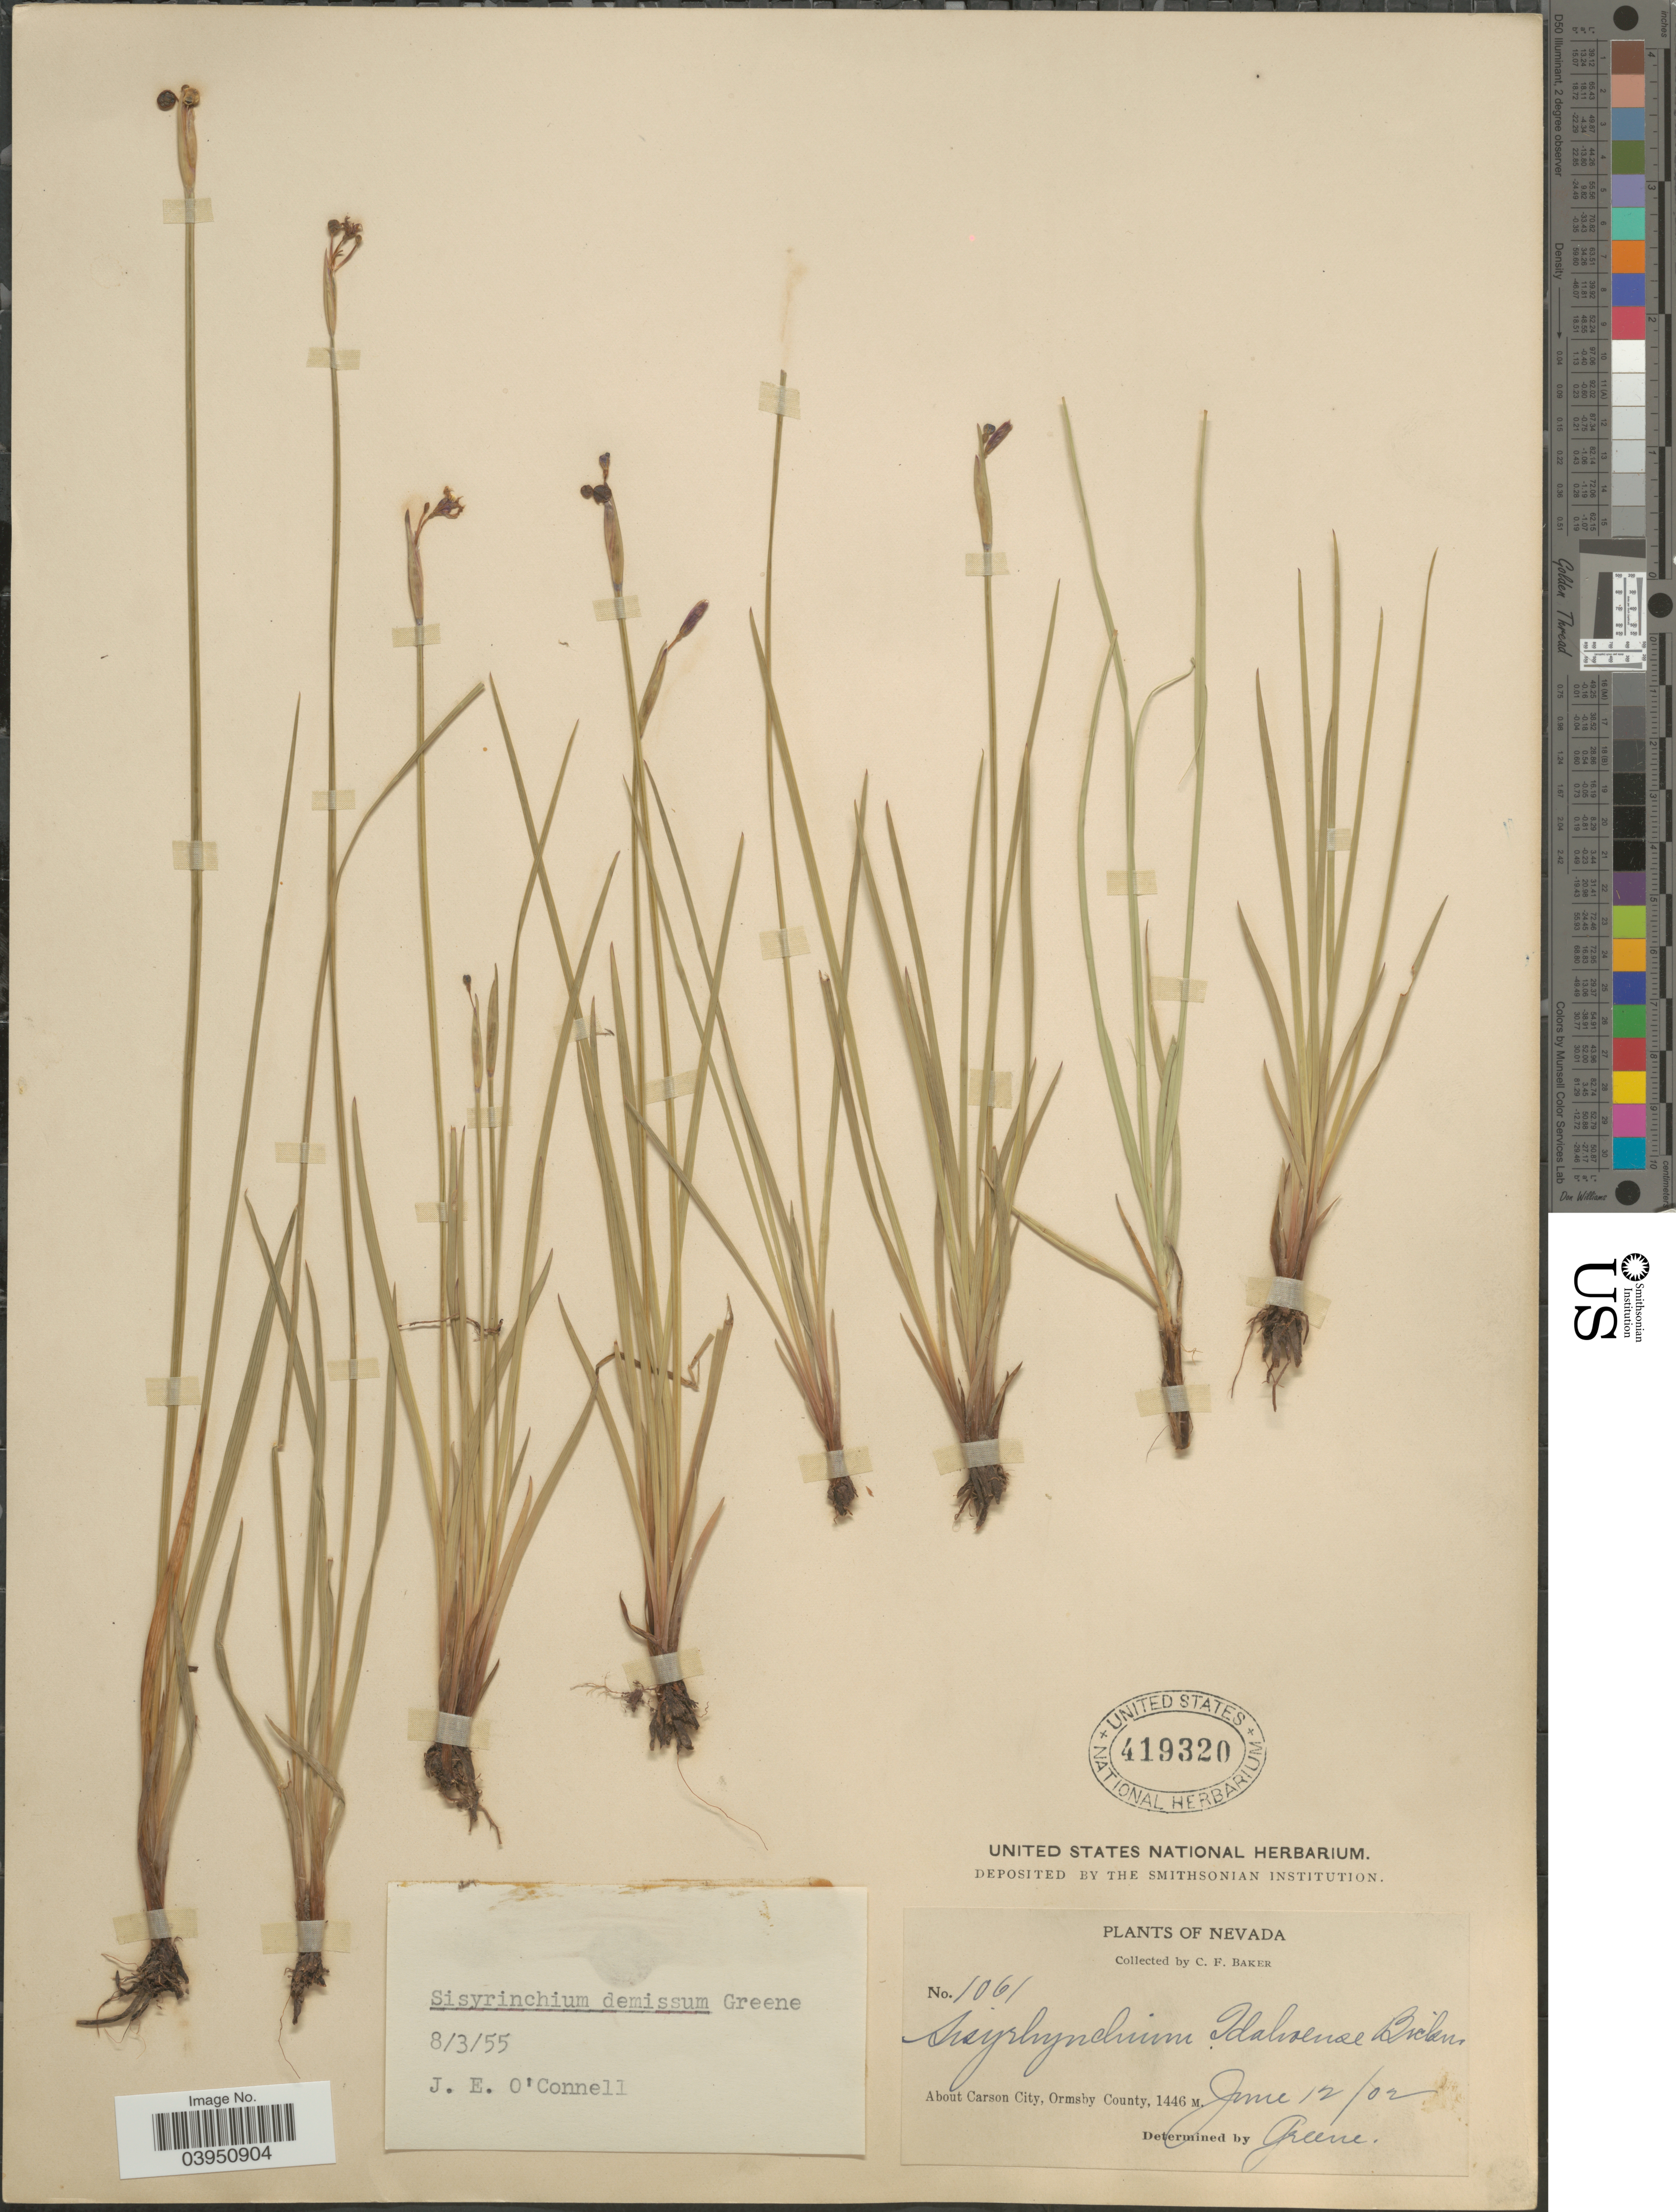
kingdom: Plantae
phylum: Tracheophyta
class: Liliopsida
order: Asparagales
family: Iridaceae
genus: Sisyrinchium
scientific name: Sisyrinchium demissum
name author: Greene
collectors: C. F. Baker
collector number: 1061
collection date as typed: Transcribed d/m/y: 12/6/2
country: United States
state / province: Nevada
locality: About Carson City, Ormsby County.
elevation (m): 1446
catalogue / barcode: US 419320